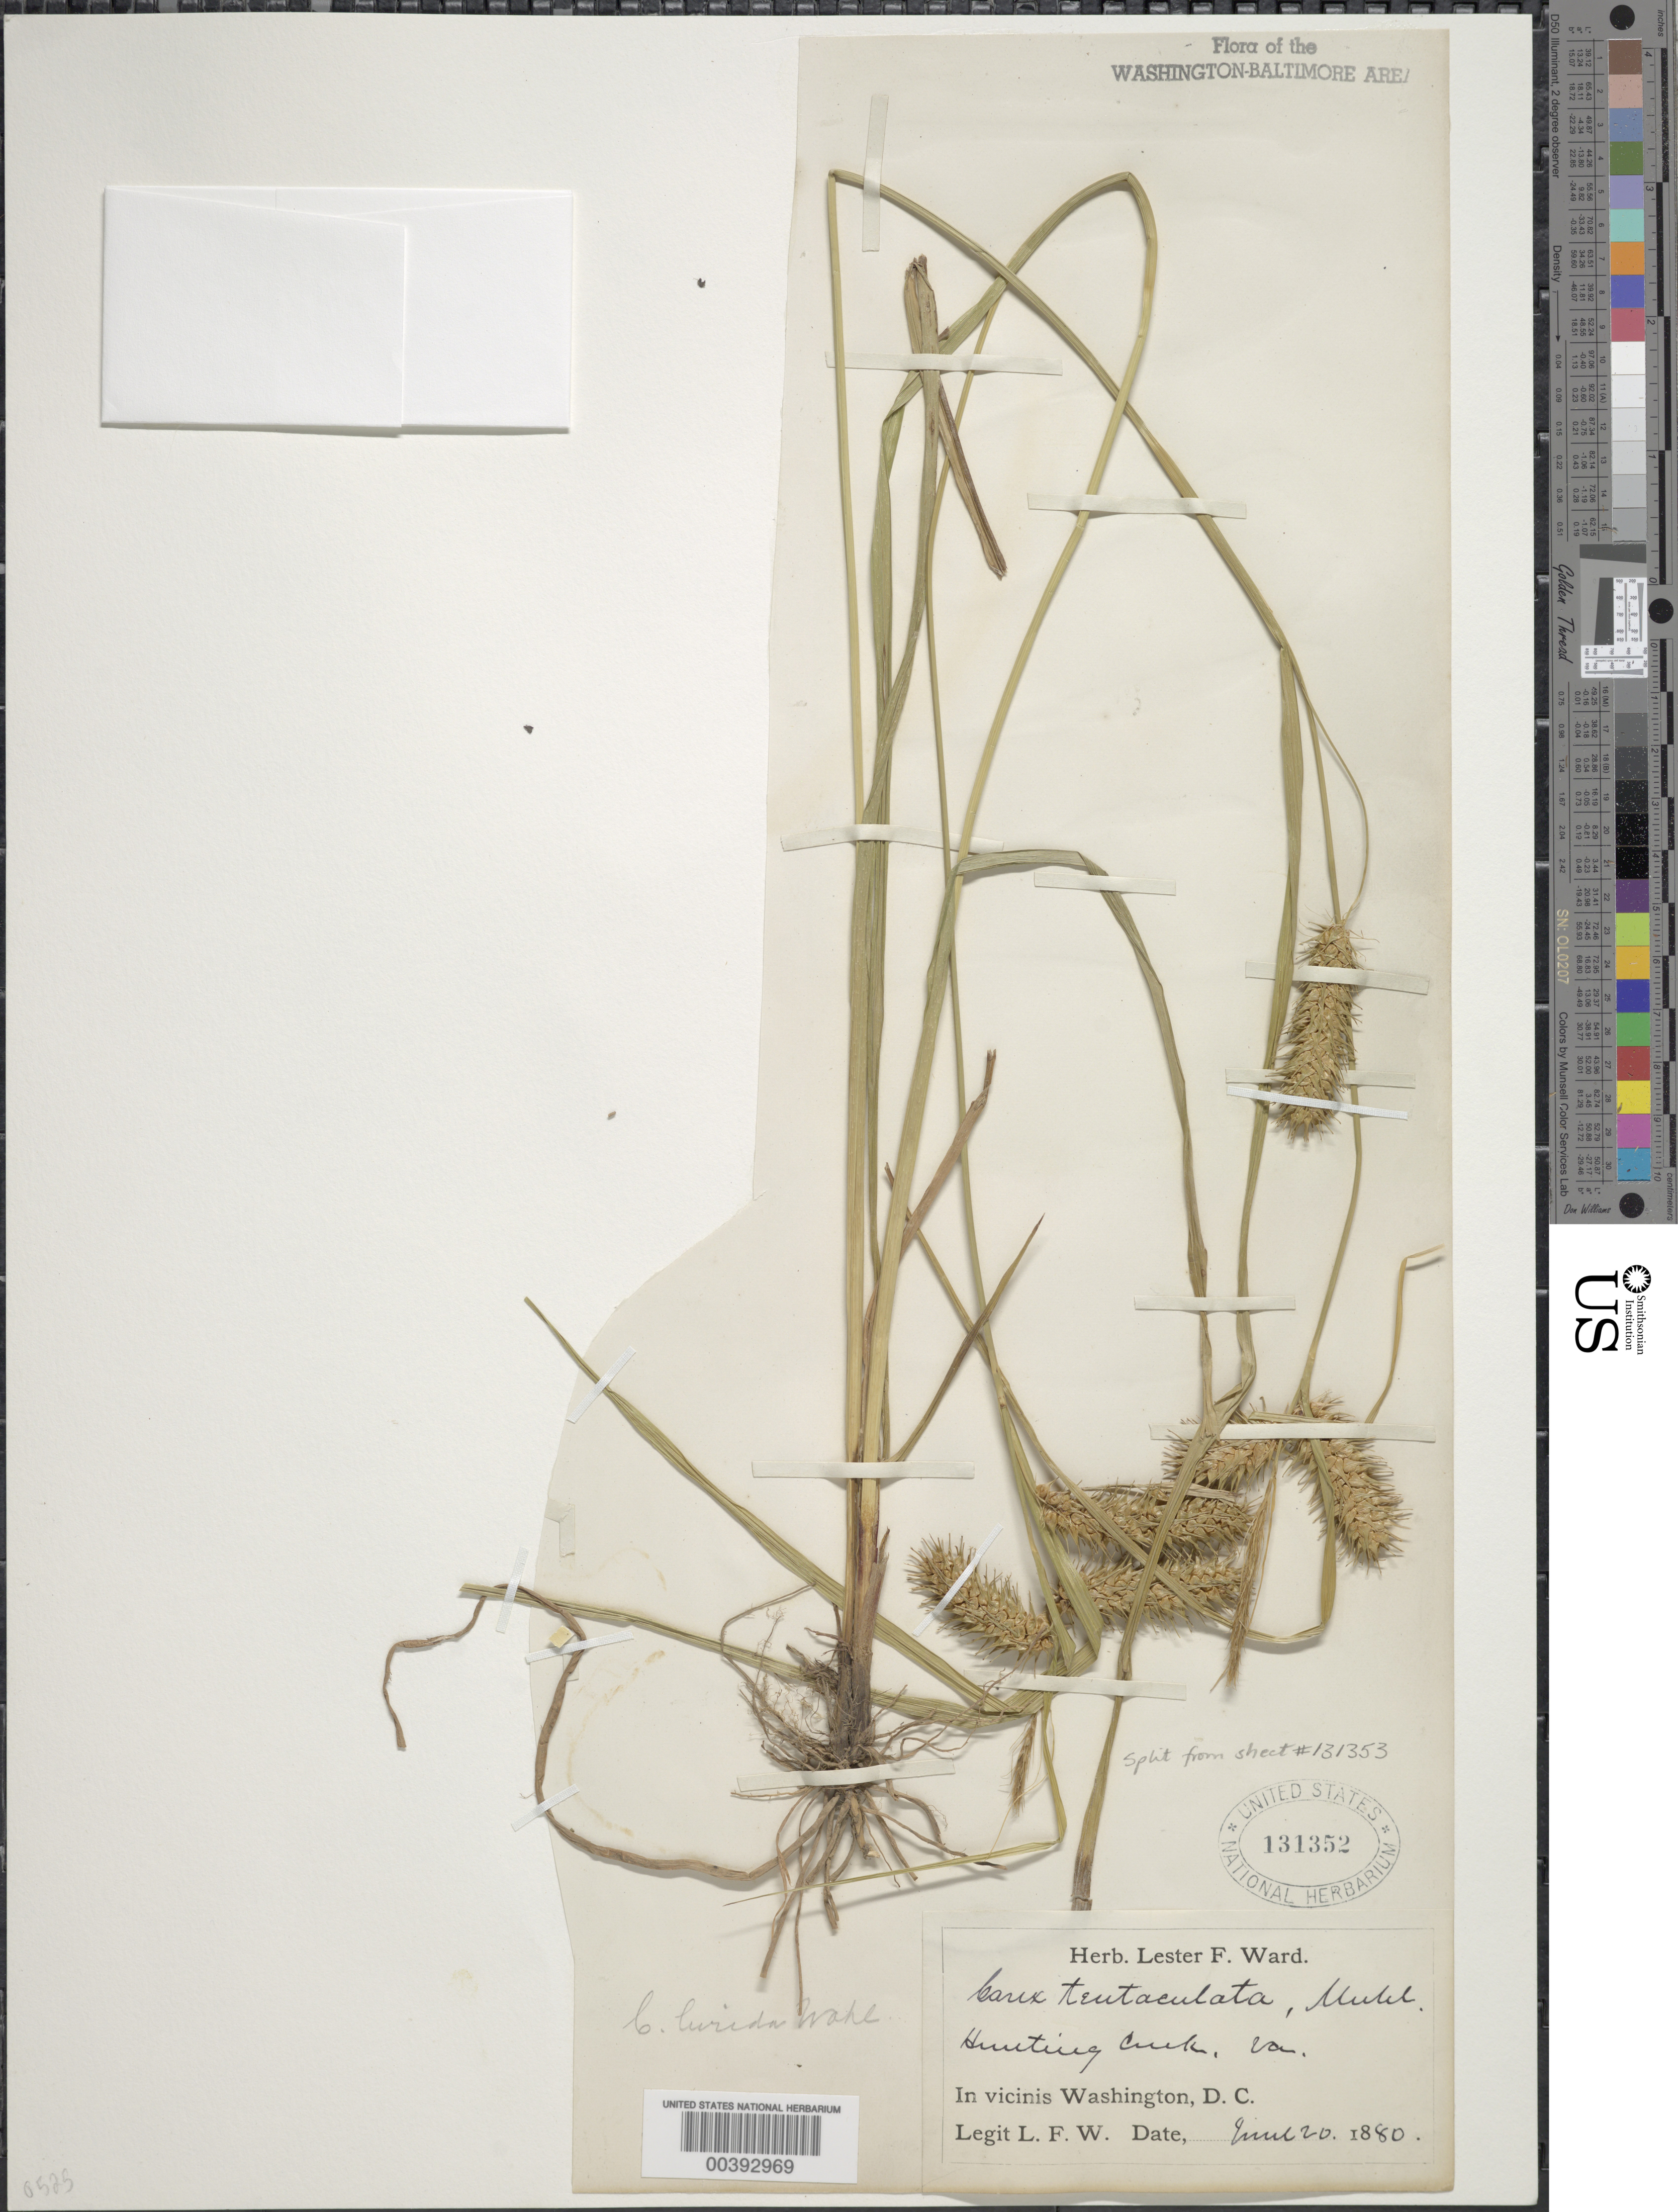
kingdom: Plantae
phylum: Tracheophyta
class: Liliopsida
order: Poales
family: Cyperaceae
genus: Carex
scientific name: Carex lurida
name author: Wahlenb.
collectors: L. F. Ward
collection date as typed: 20 Jun 1880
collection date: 1880-06-20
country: United States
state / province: Virginia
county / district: Fairfax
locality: Hunting Creek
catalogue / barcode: US 131352